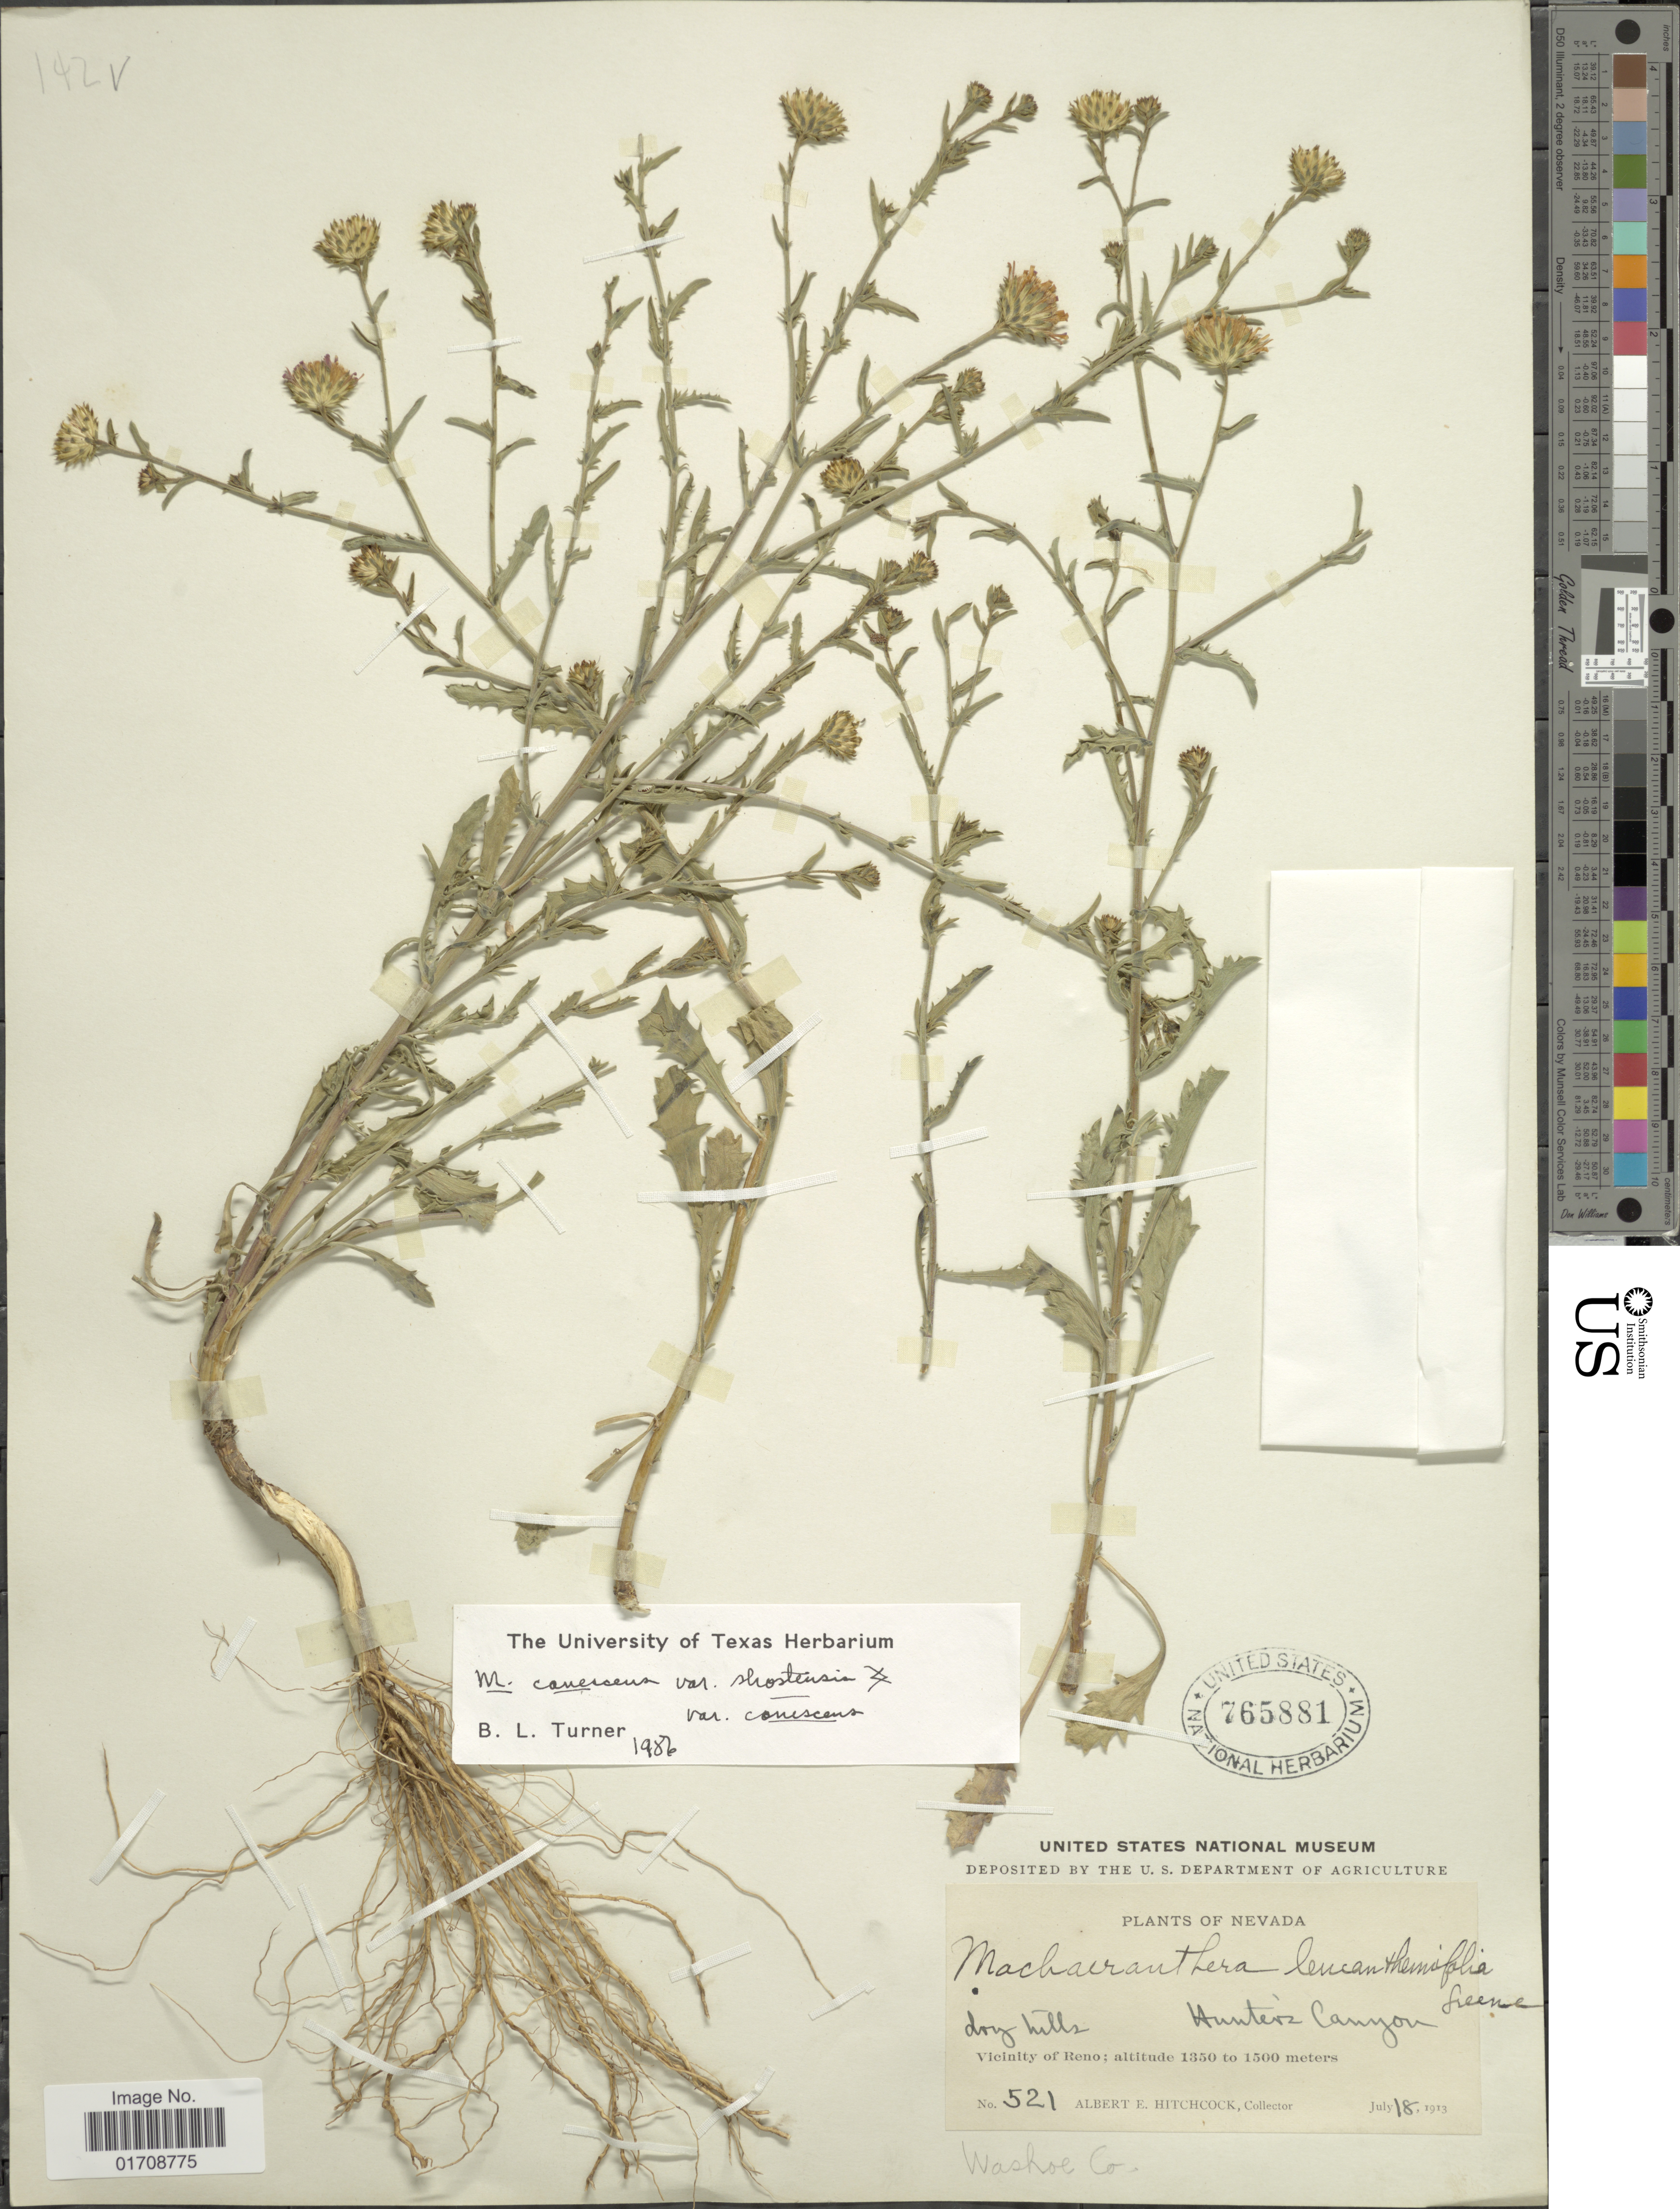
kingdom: Plantae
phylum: Tracheophyta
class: Magnoliopsida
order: Asterales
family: Asteraceae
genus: Machaeranthera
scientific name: Machaeranthera canescens var. shastensis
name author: (A. Gray) B.L. Turner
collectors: A. Hitchcock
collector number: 521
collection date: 1913-07-18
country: United States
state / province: Nevada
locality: Vicinity of Reno, Washoe Co.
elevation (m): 1350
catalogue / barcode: US 765881